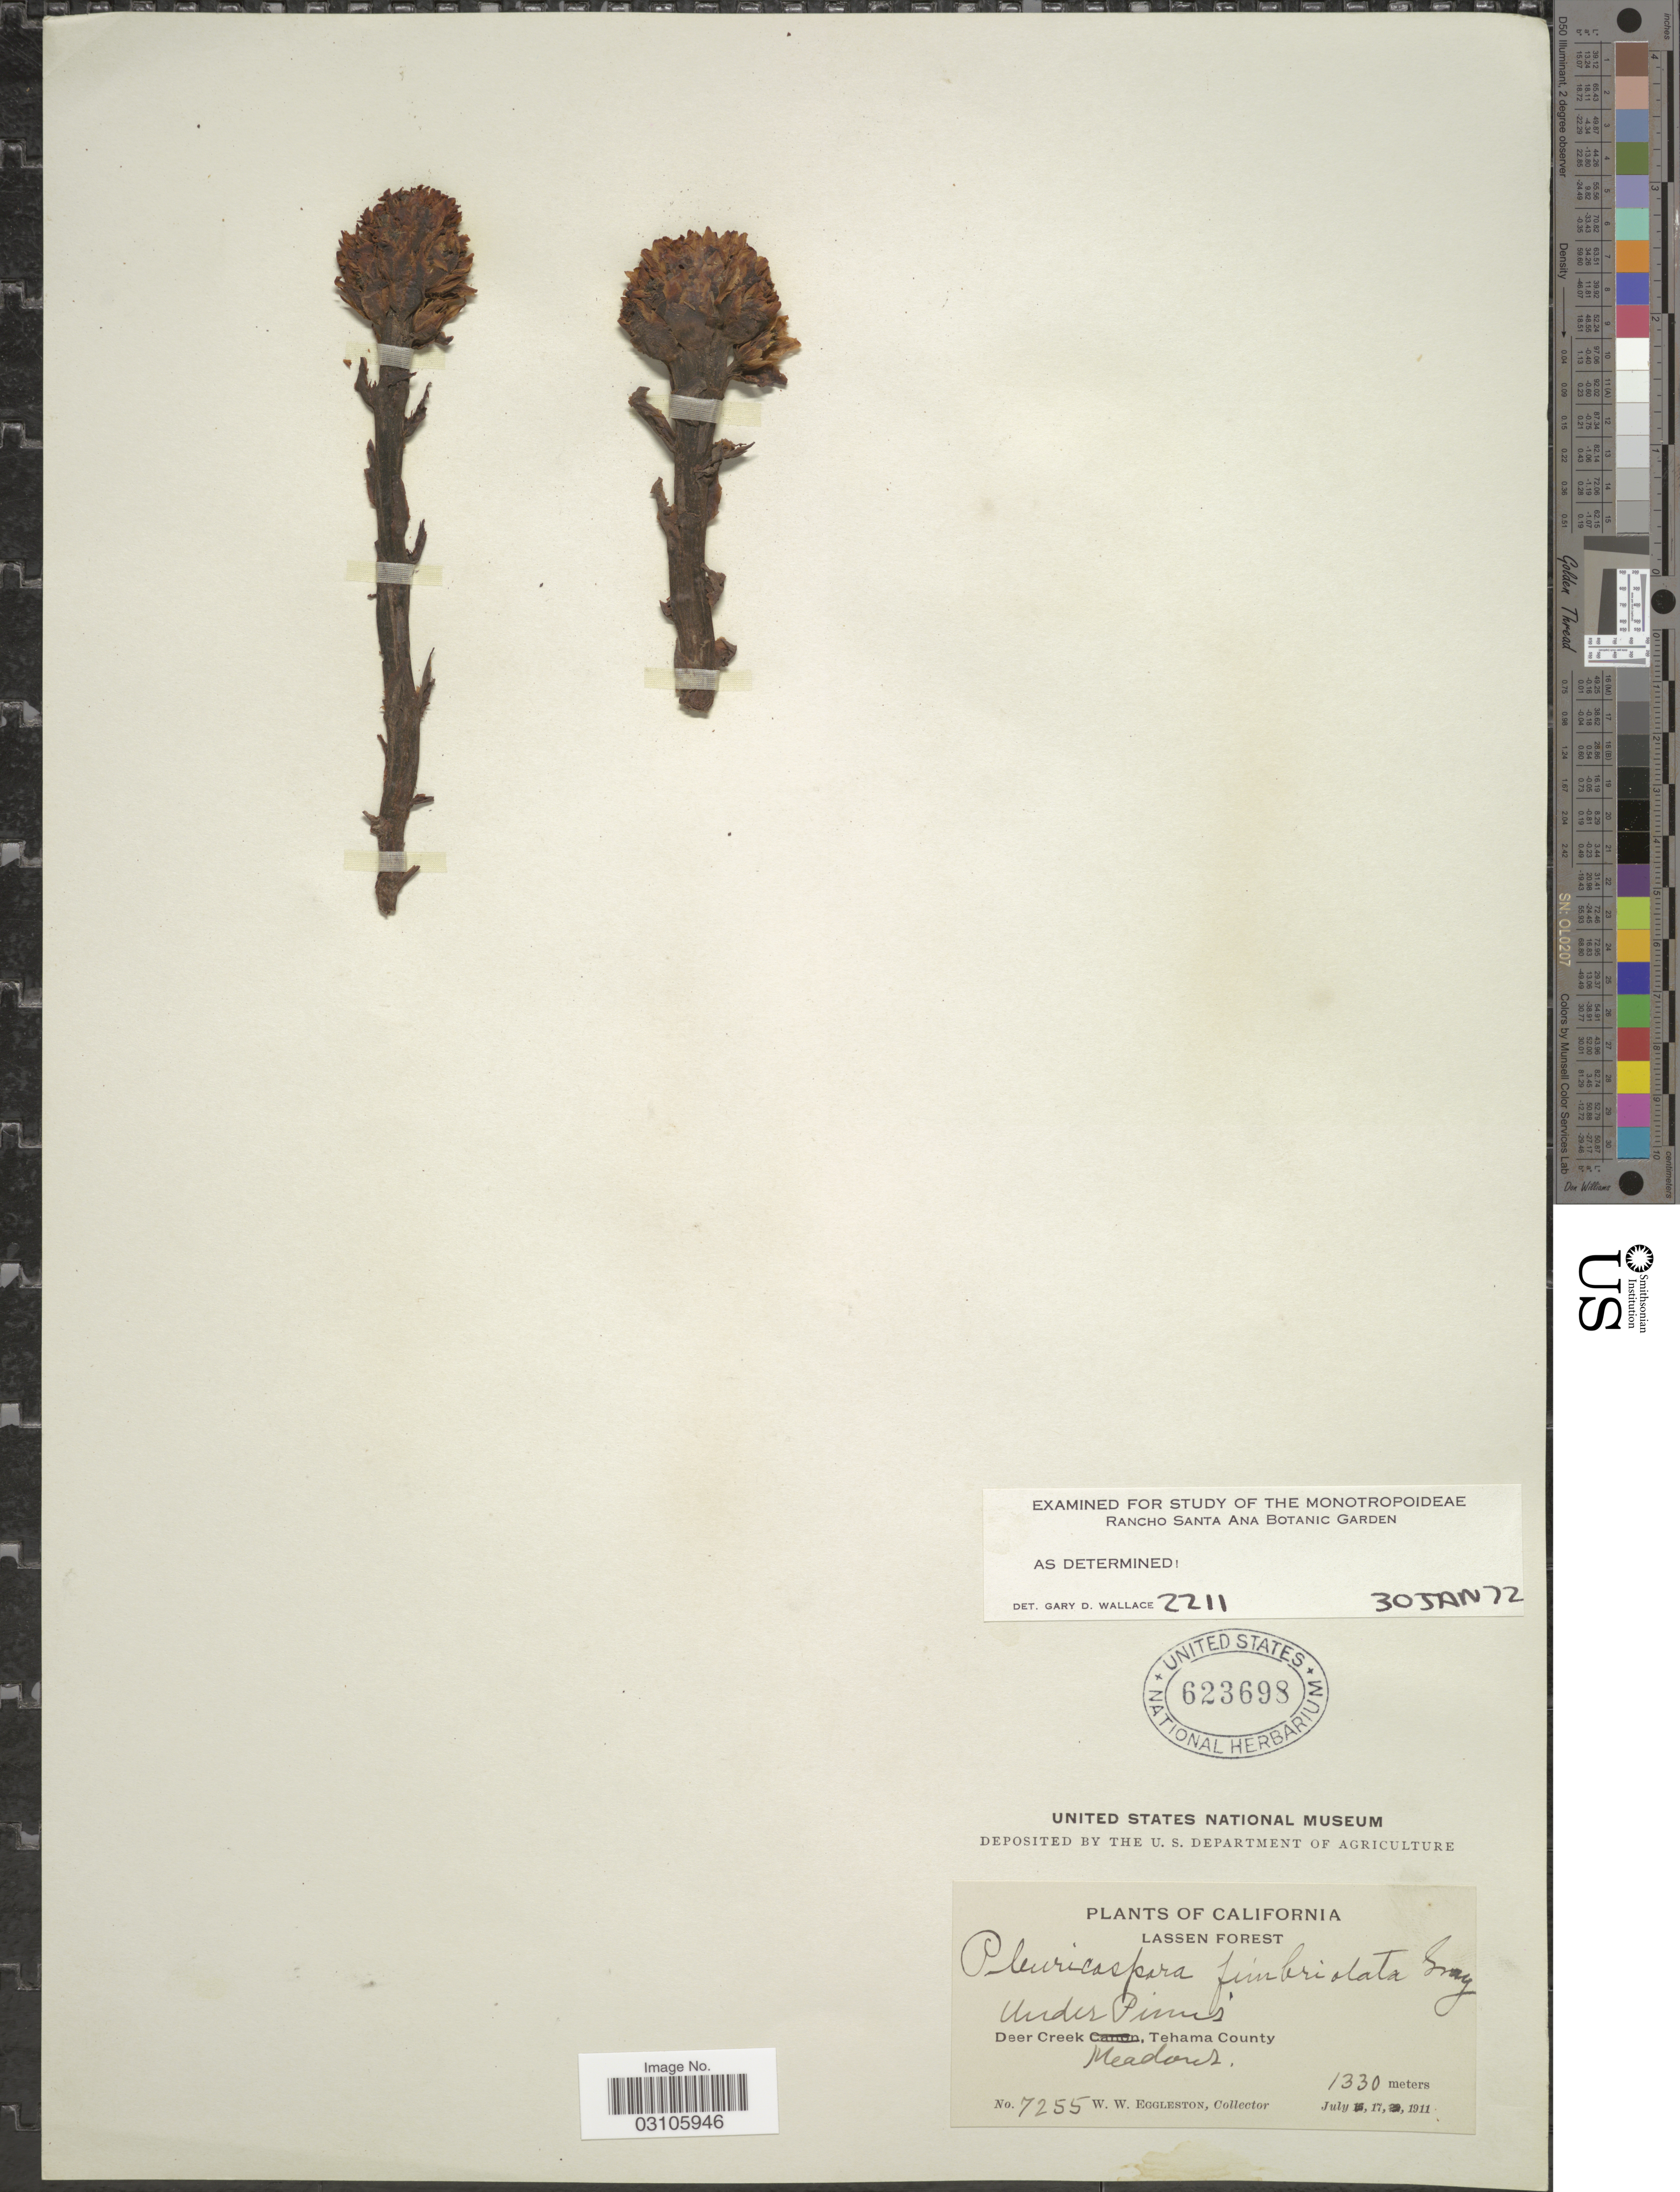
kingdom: Plantae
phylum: Tracheophyta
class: Magnoliopsida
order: Ericales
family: Ericaceae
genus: Pleuricospora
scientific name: Pleuricospora sp.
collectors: W. W. Eggleston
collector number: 7255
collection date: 1911-07-17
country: United States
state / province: California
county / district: Tehama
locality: Lassen Forest. Deer Creek Meadows, Tehama County.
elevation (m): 1330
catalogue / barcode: US 623698